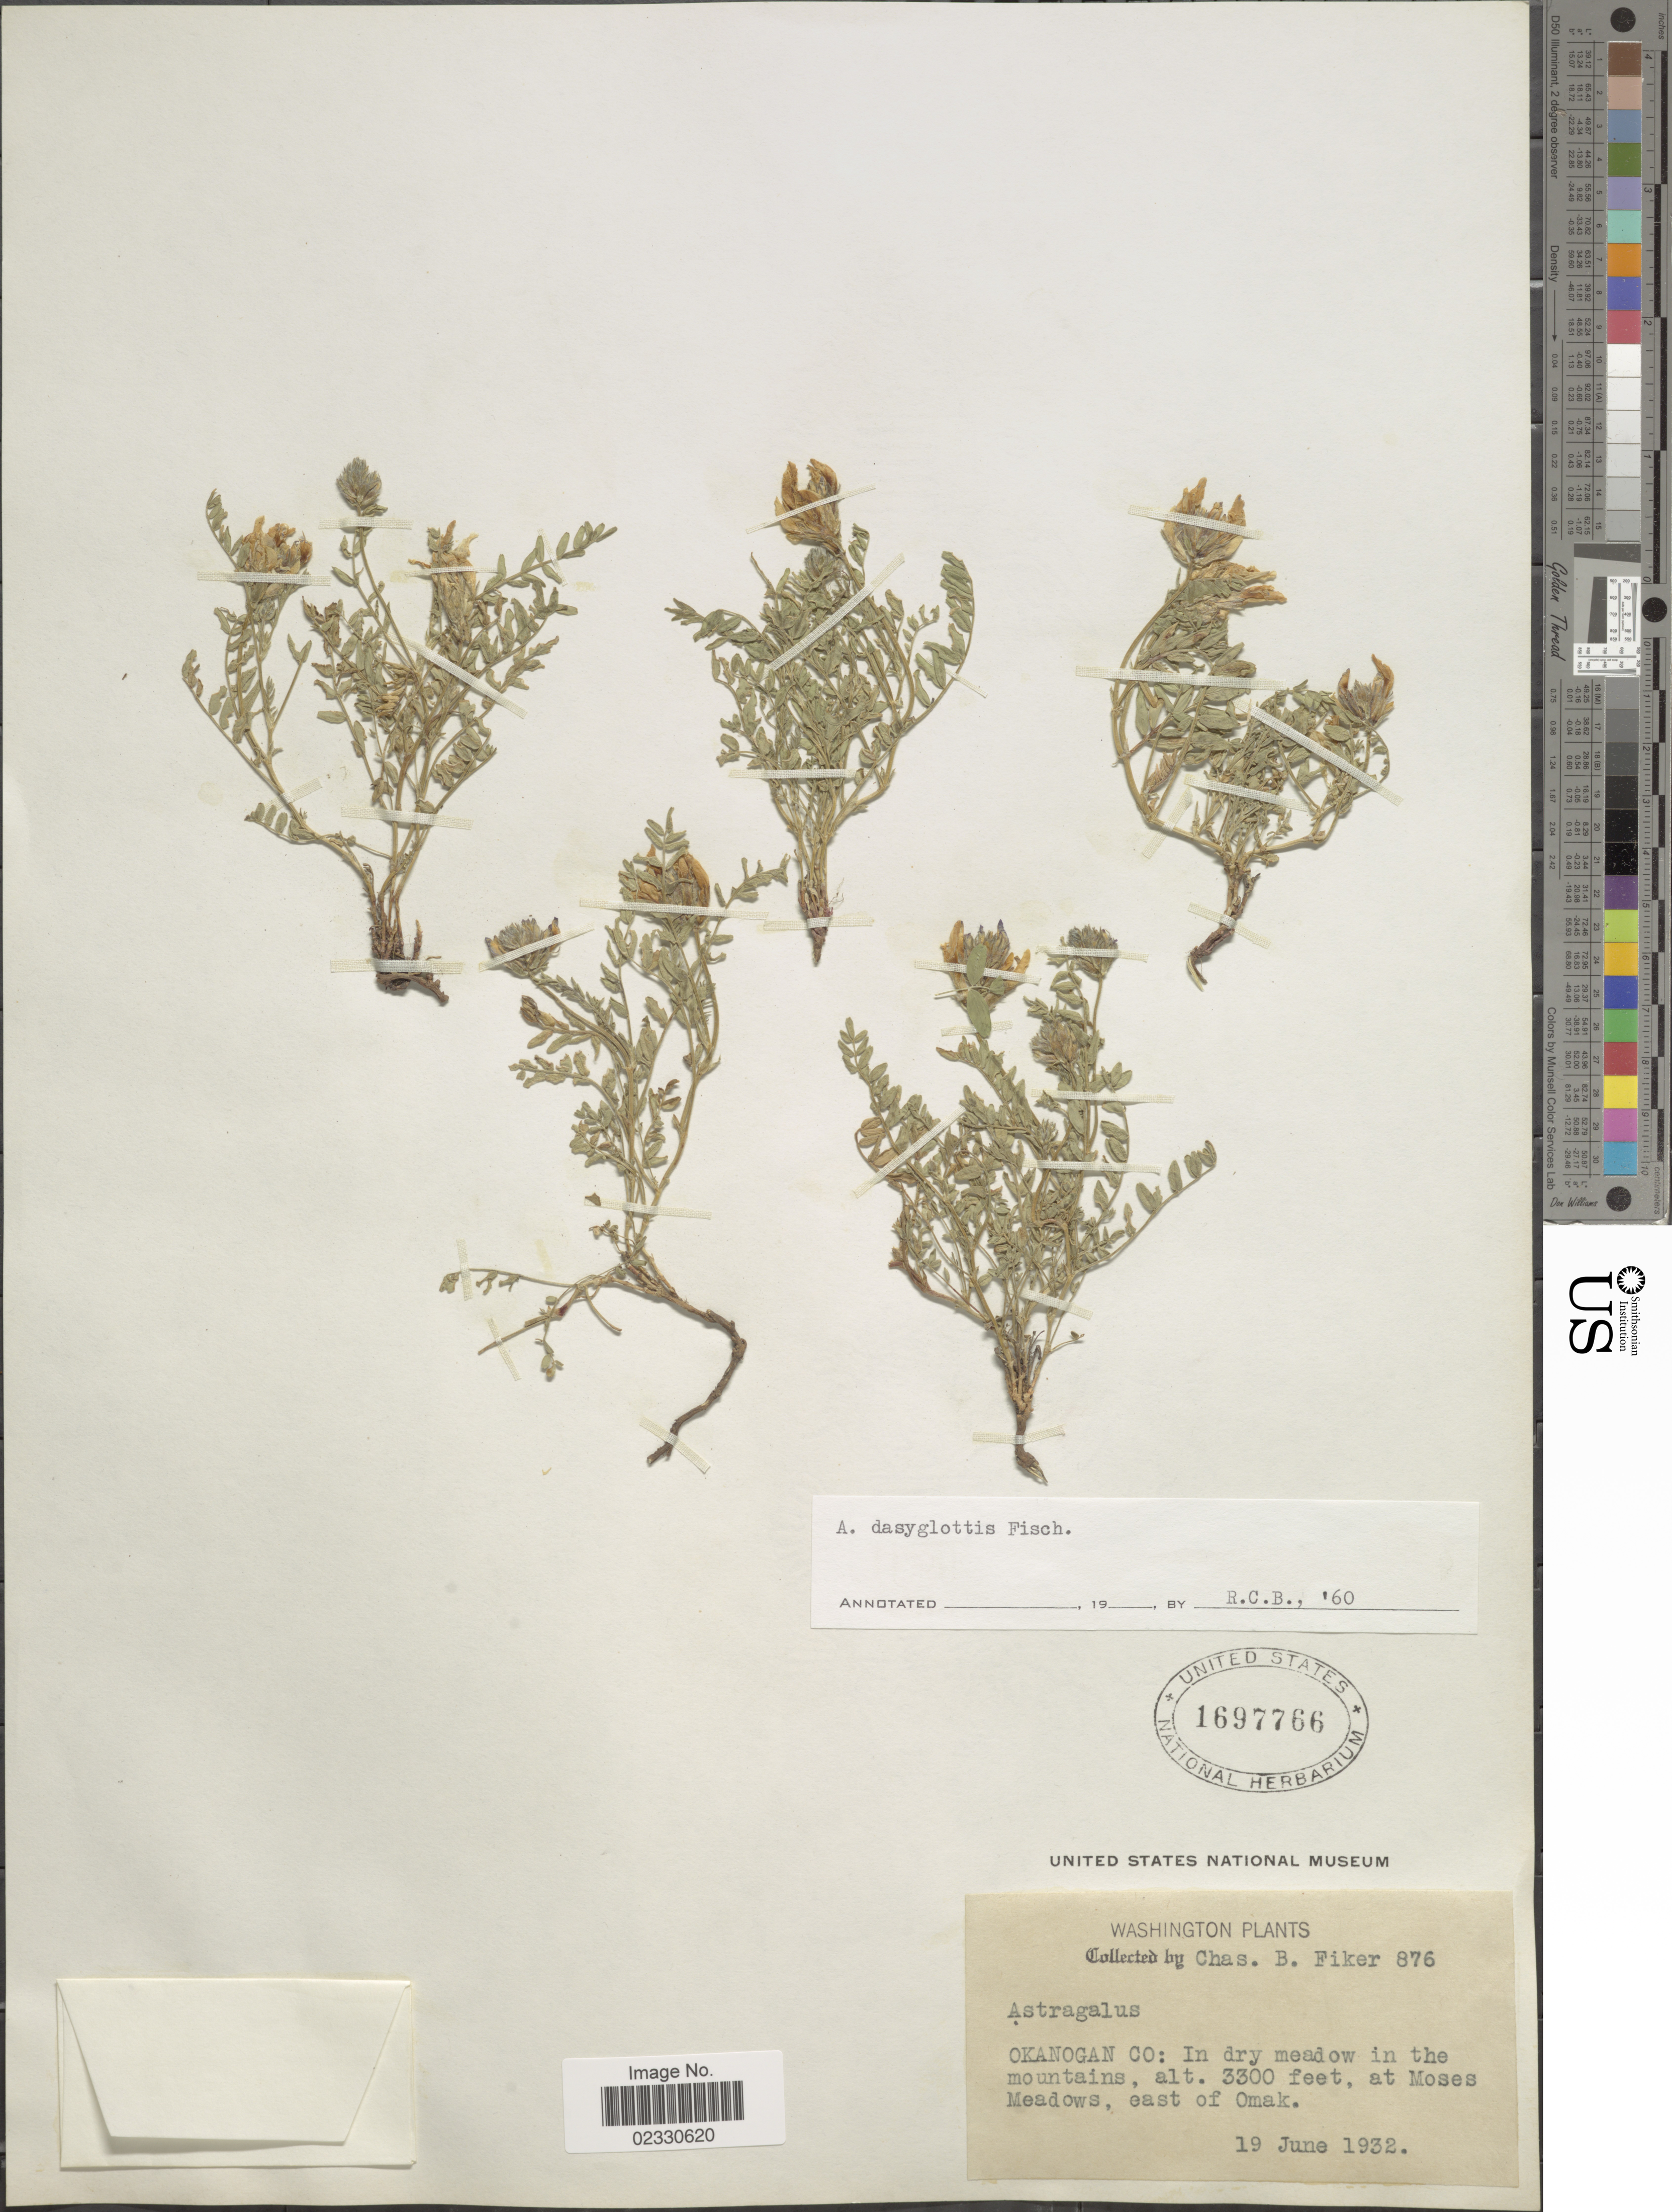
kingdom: Plantae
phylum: Tracheophyta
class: Magnoliopsida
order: Fabales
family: Fabaceae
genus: Astragalus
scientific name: Astragalus dasyglottis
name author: DC.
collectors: C. Fiker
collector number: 876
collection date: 1932-06-19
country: United States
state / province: Washington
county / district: Okanogan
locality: Okanogan Co: In dry meadow in the mountains, At Moses Meadows, east of Omak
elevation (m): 1006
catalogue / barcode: US 1697766